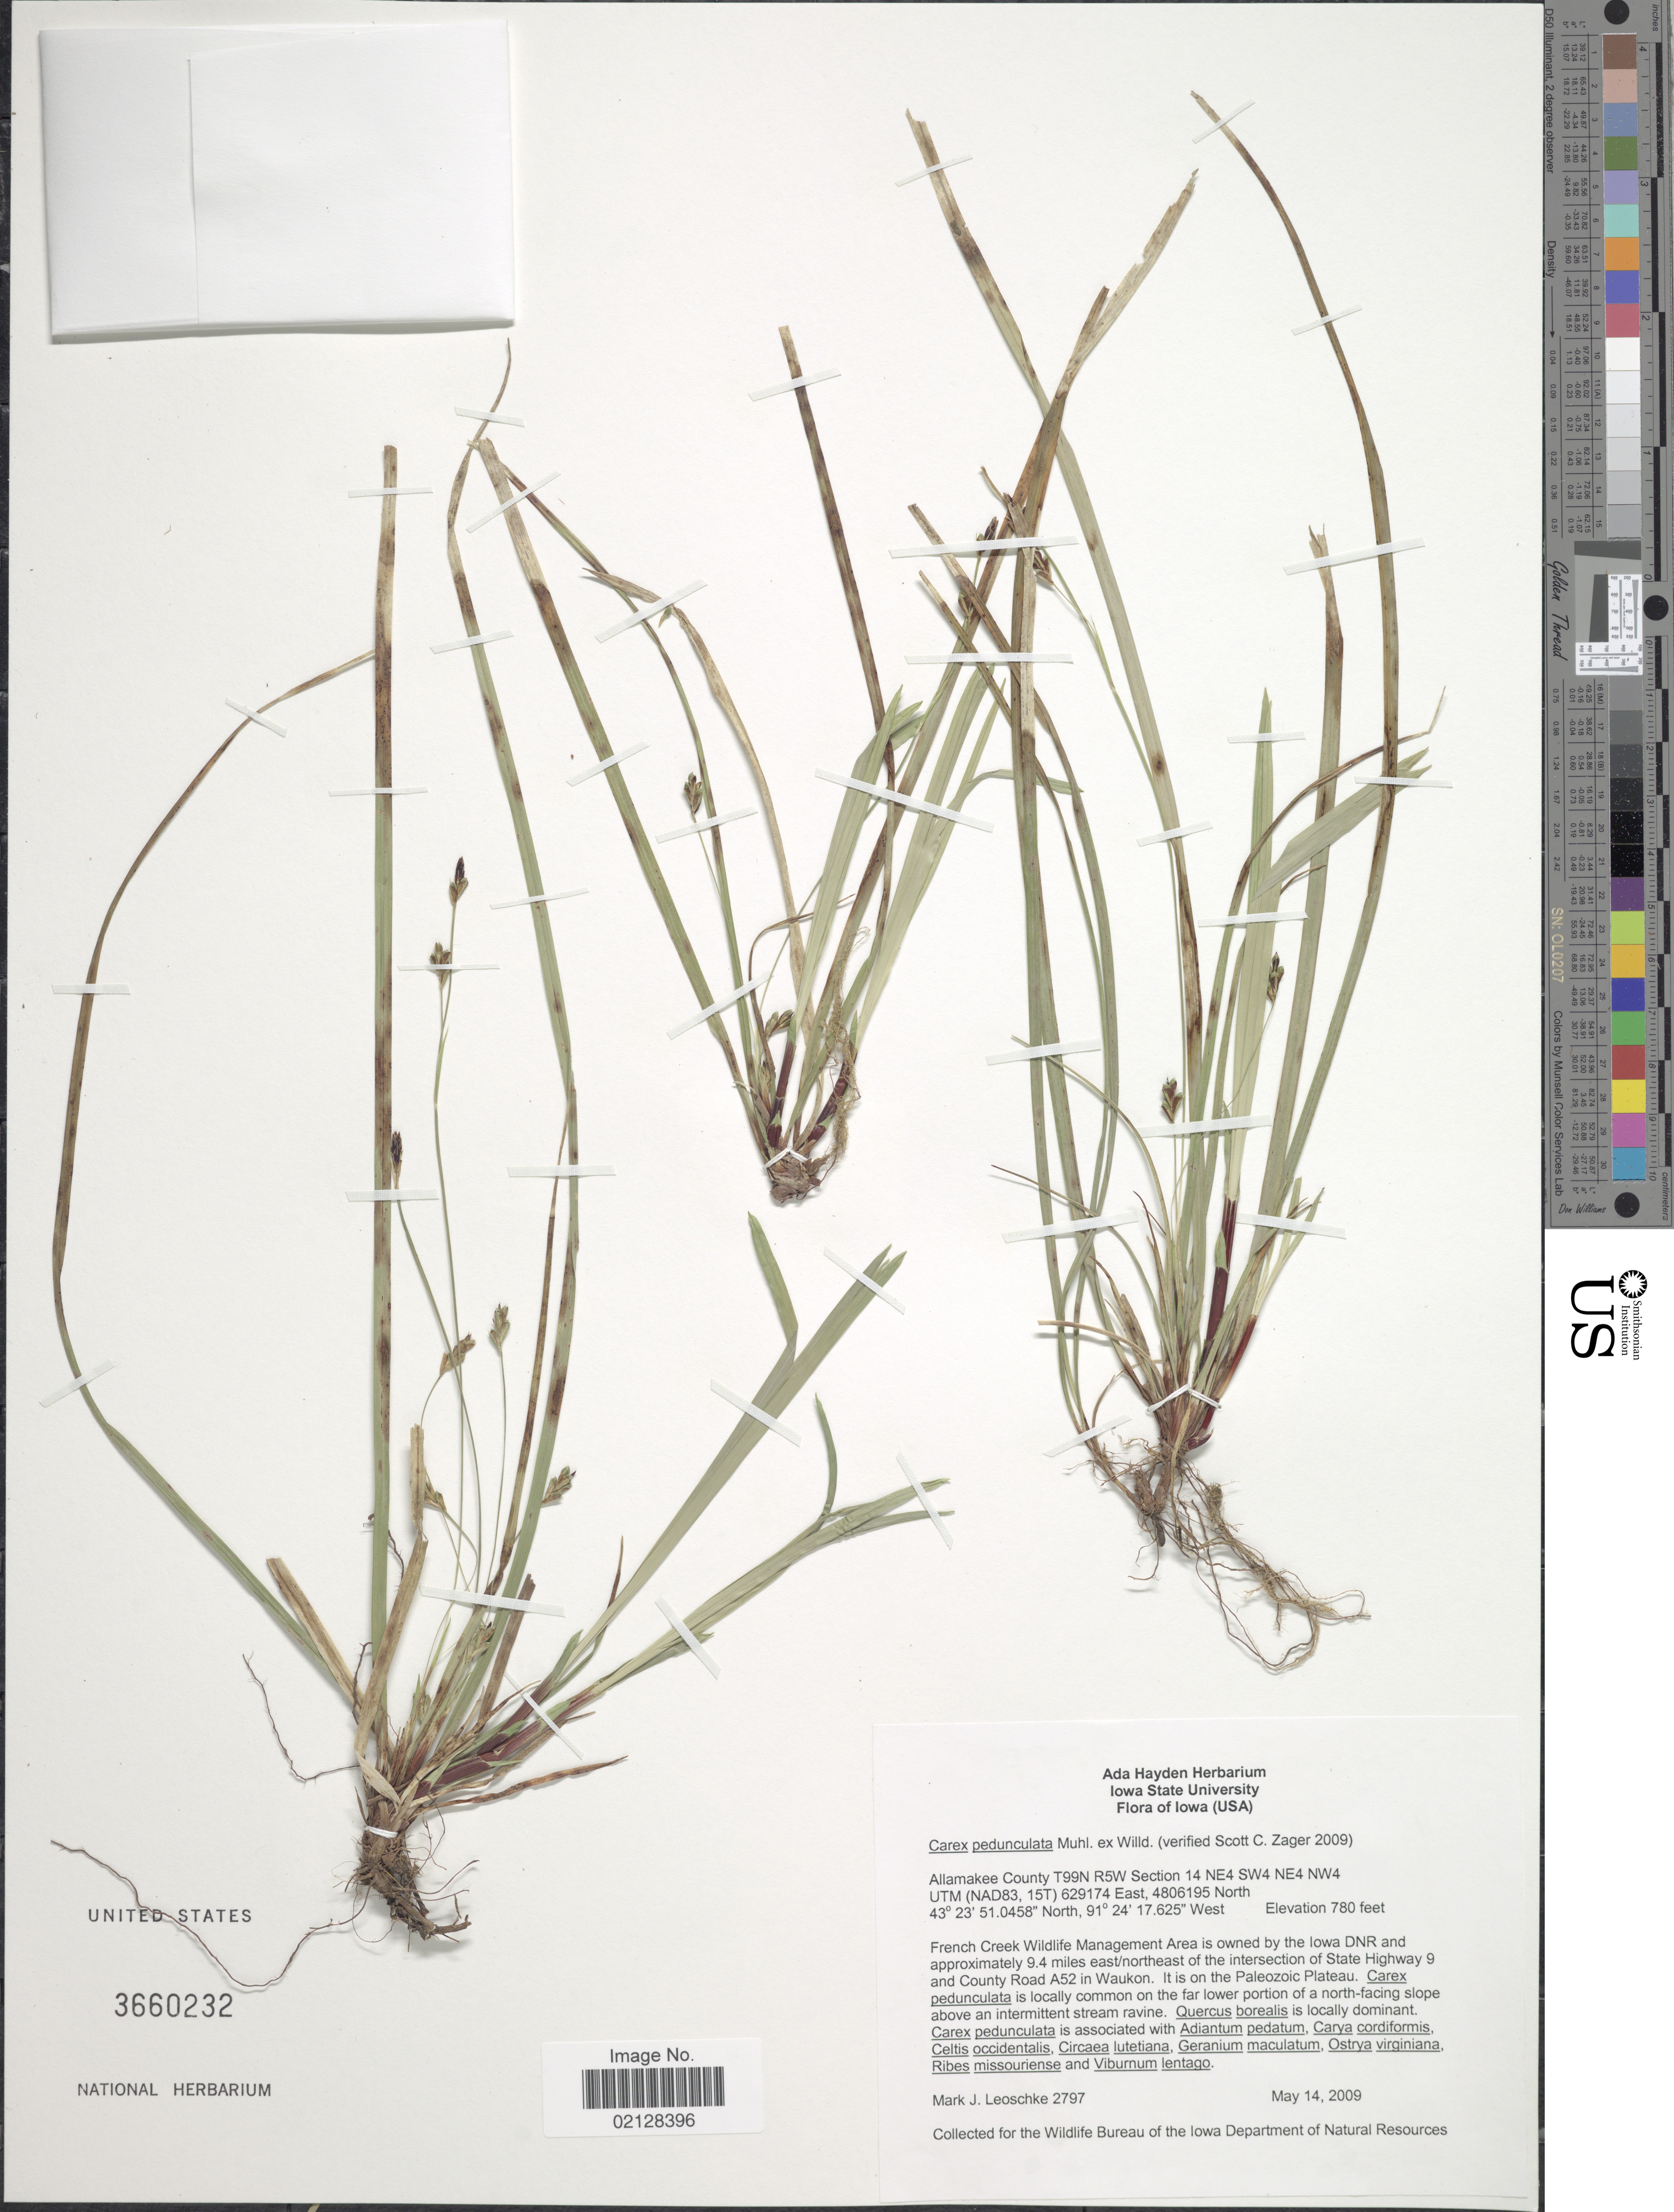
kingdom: Plantae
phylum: Tracheophyta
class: Liliopsida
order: Poales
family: Cyperaceae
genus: Carex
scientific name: Carex pedunculata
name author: Muhl. ex Willd.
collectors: M. J. Leoschke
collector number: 2797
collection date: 2009-05-14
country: United States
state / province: Iowa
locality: Allamakee County T99N R5W Section 14 NE4 SW4 NE4 NW4 UTM (NAD83, 15T) 629174 East, 4806195 North; French Creek Wildlife Management Area, approximately 9.4 miles east/northeast of the intersection of State Highway 9 and County Road A52 in Waukon, on the Paleozoic Plateau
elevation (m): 238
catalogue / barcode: US 3660232